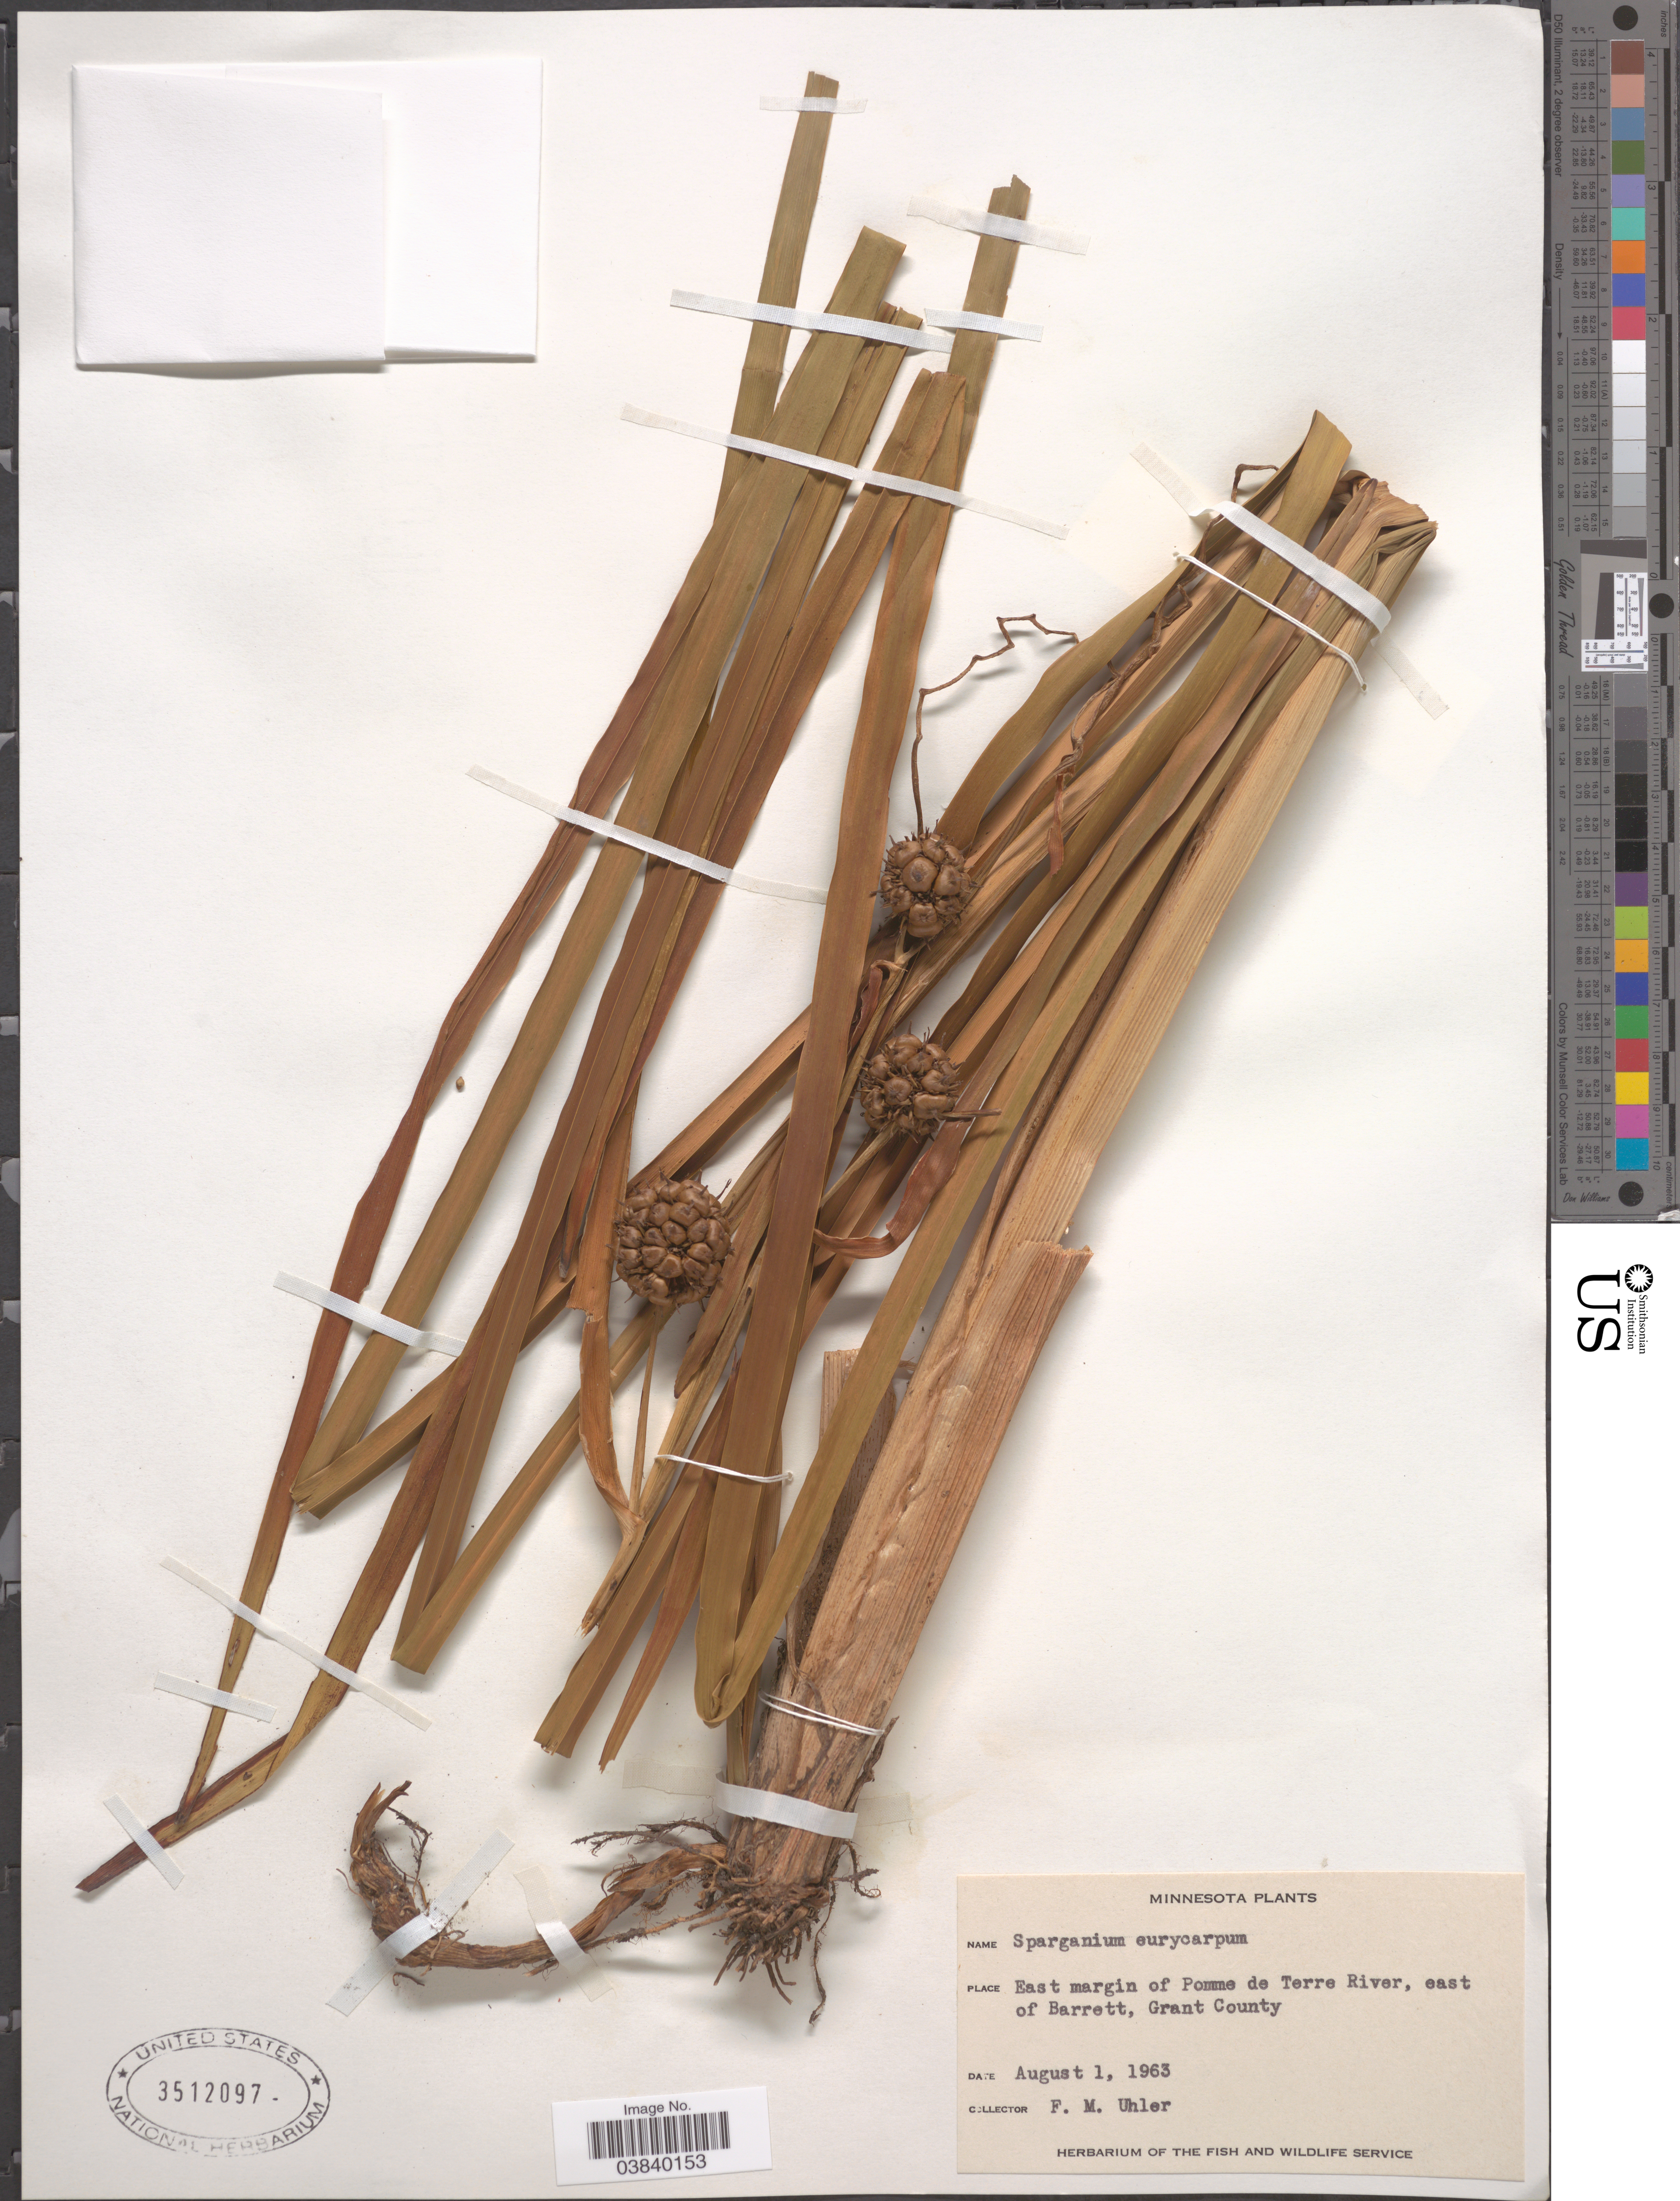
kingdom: Plantae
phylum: Tracheophyta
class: Liliopsida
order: Poales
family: Typhaceae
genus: Sparganium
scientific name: Sparganium chlorocarpum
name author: Rydb.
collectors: F. M. Uhler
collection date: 1963-08-01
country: United States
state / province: Minnesota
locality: East margin of Pomme de Terre River, east of Barrett, Grant County.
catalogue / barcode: US 3512097